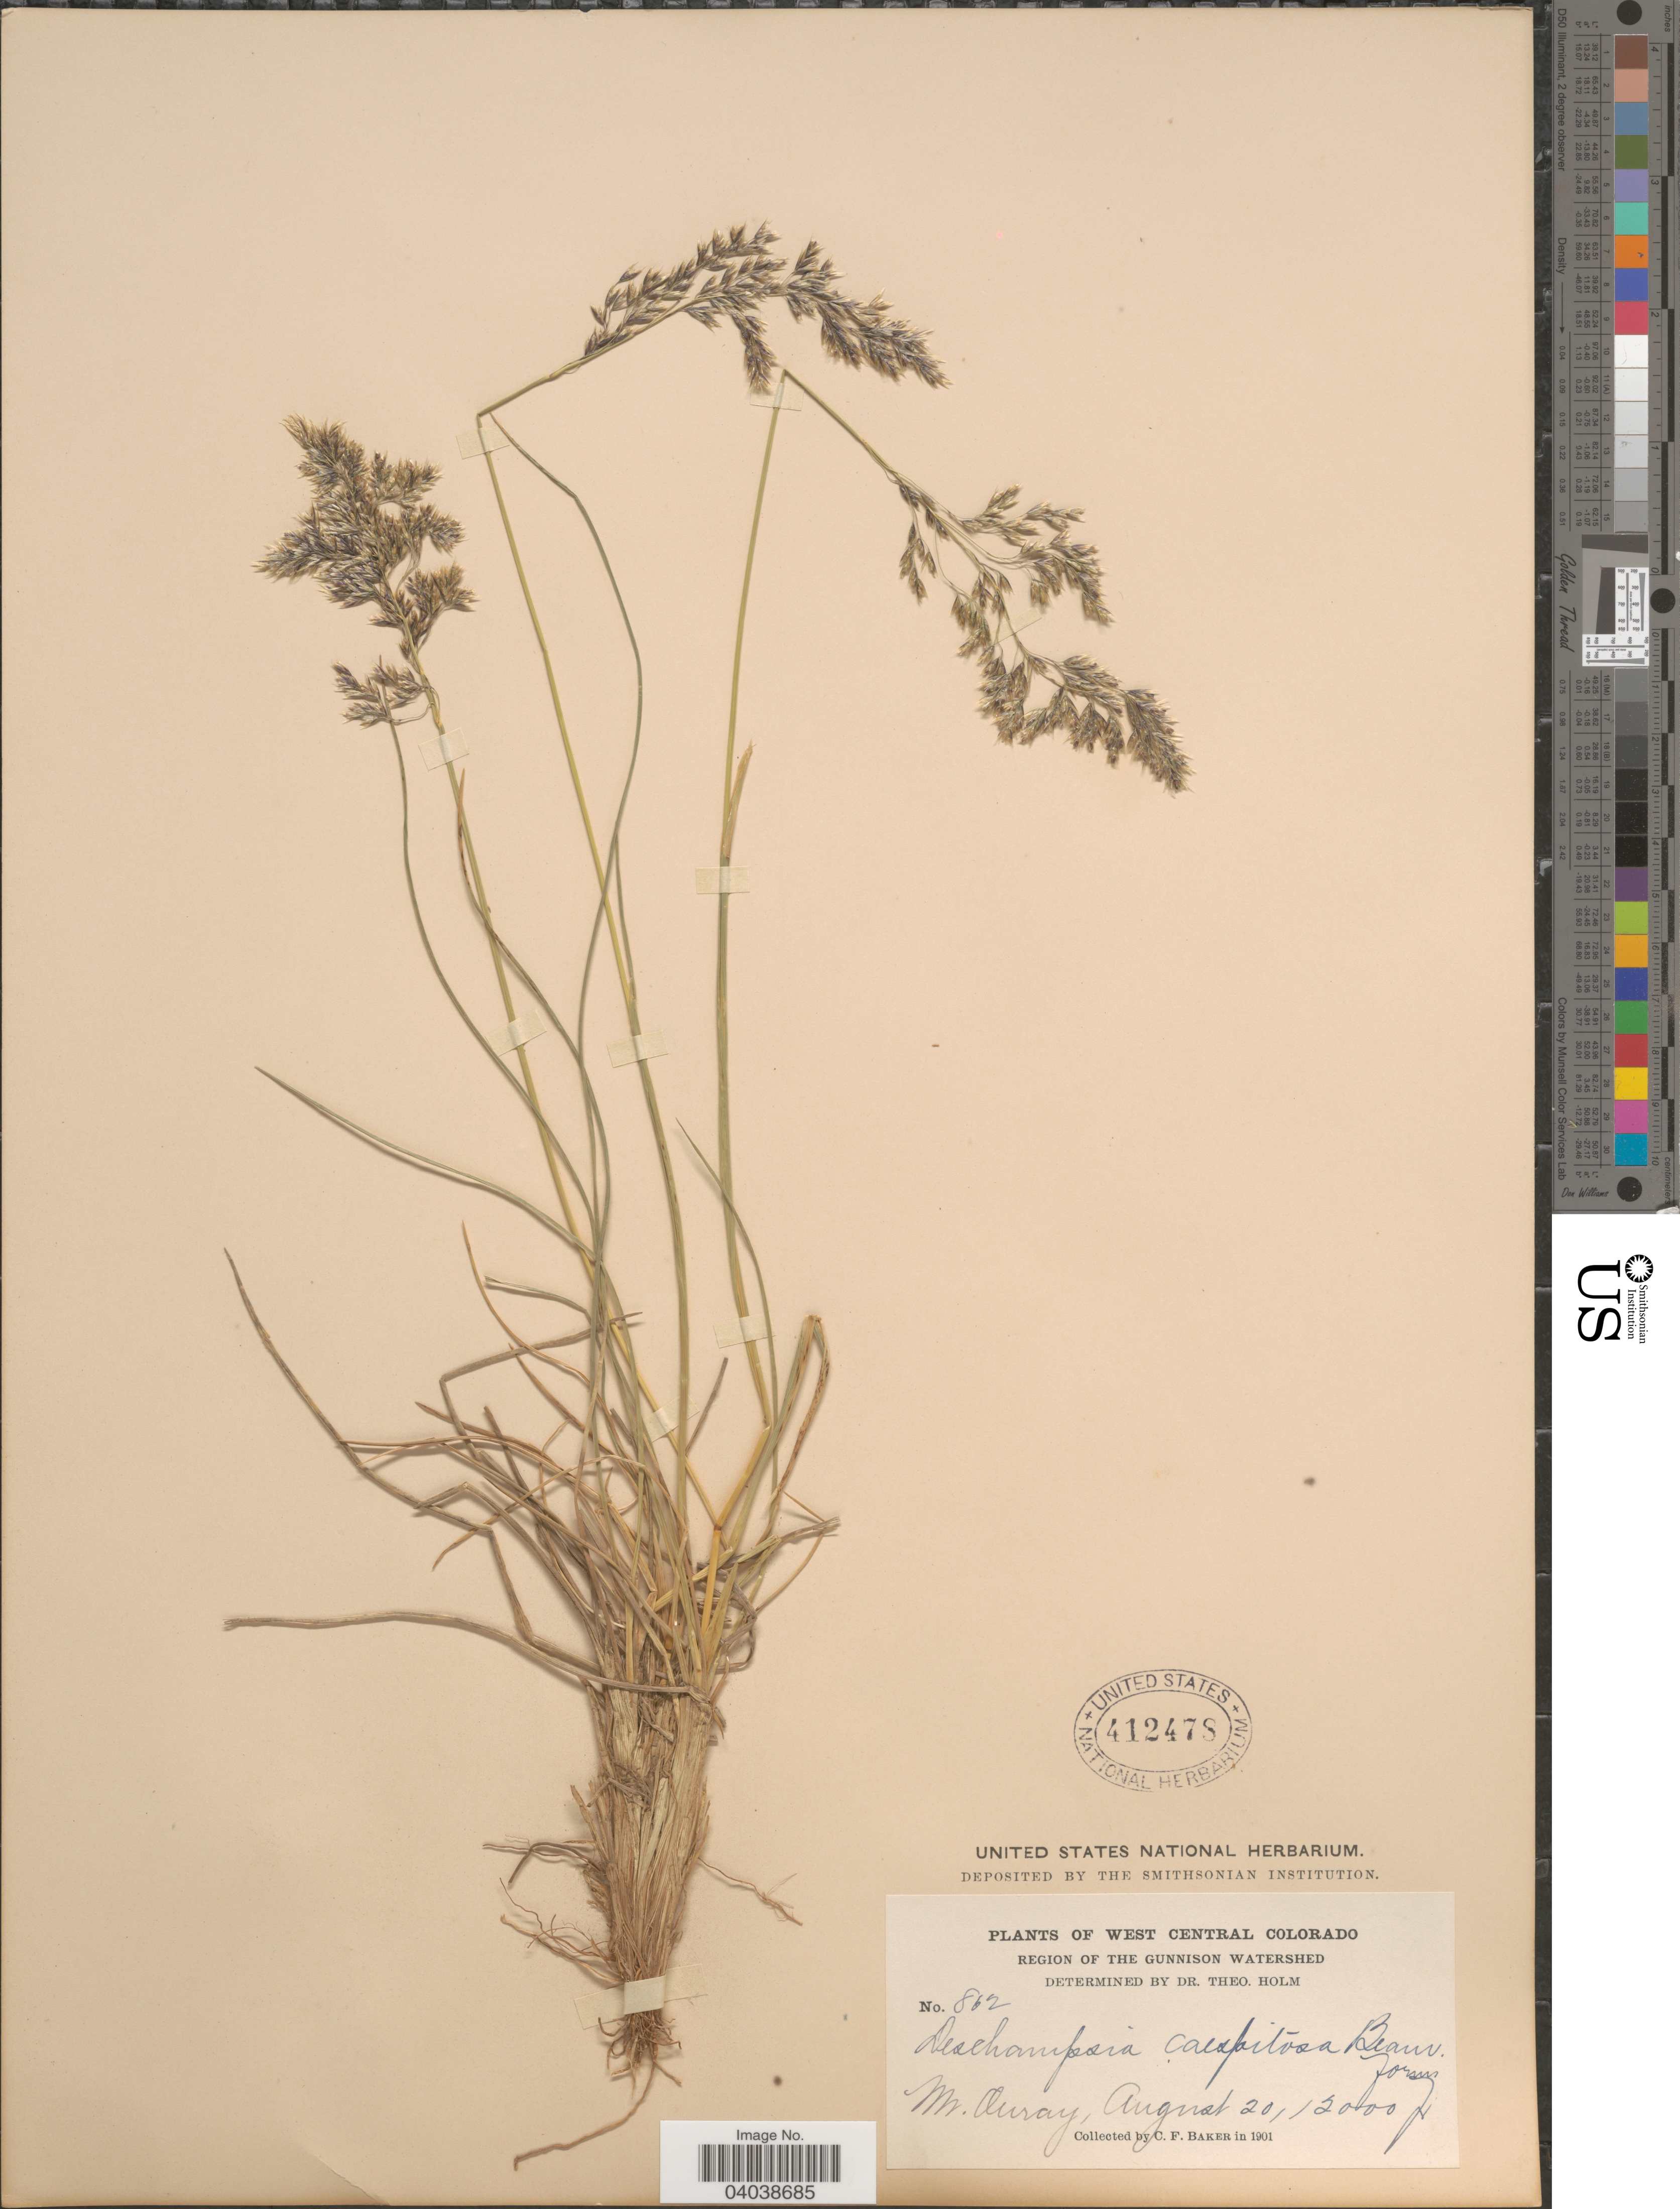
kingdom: Plantae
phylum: Tracheophyta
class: Liliopsida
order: Poales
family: Poaceae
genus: Deschampsia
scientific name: Deschampsia cespitosa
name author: (L.) P. Beauv.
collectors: C. F. Baker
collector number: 862*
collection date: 1901-08-20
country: United States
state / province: Colorado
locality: West Central Colorado. Region of the Gunnison Watershed. Mt. Ouray.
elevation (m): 3658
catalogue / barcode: US 412478